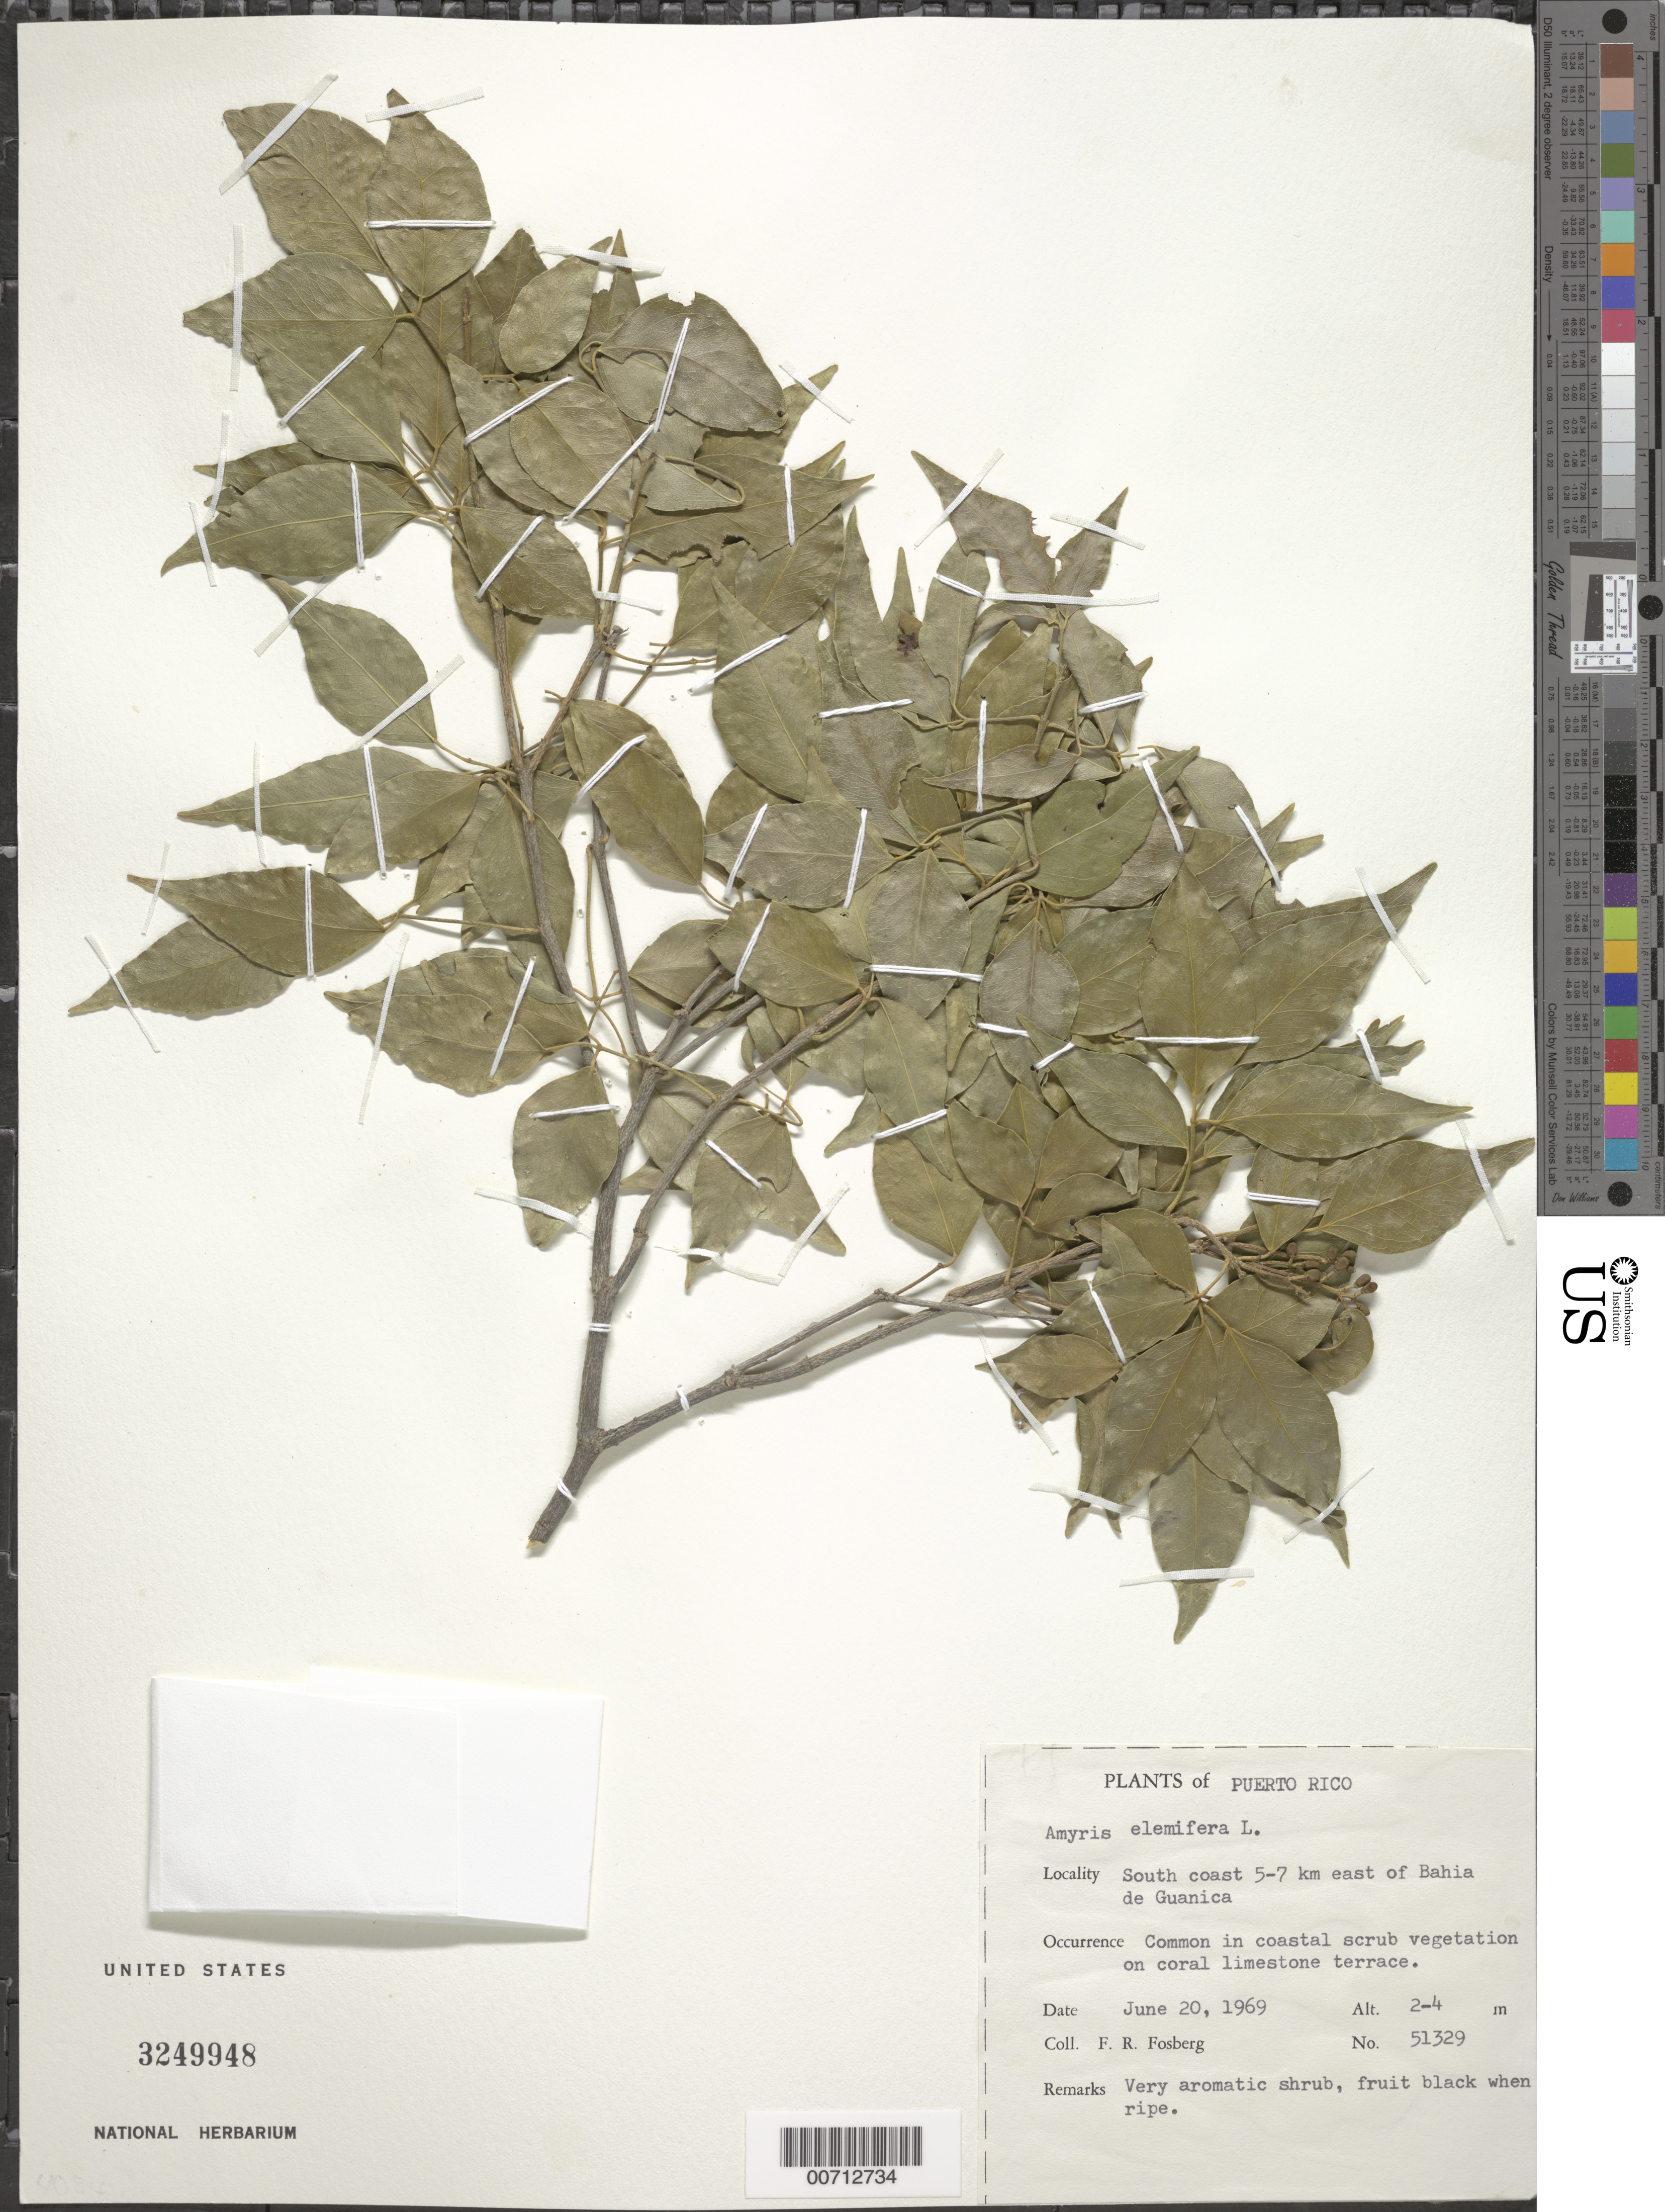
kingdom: Plantae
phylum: Tracheophyta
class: Magnoliopsida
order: Sapindales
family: Rutaceae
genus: Amyris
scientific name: Amyris elemifera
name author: L.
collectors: F. R. Fosberg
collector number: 51329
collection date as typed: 20 Jun 1969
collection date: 1969-06-20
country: Puerto Rico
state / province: Guanica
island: Greater Antilles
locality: S Coast 5-7 km E of Bahia de Guanica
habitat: In coastal scrub vegetation on coral limestone terrace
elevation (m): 2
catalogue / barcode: US 3249948